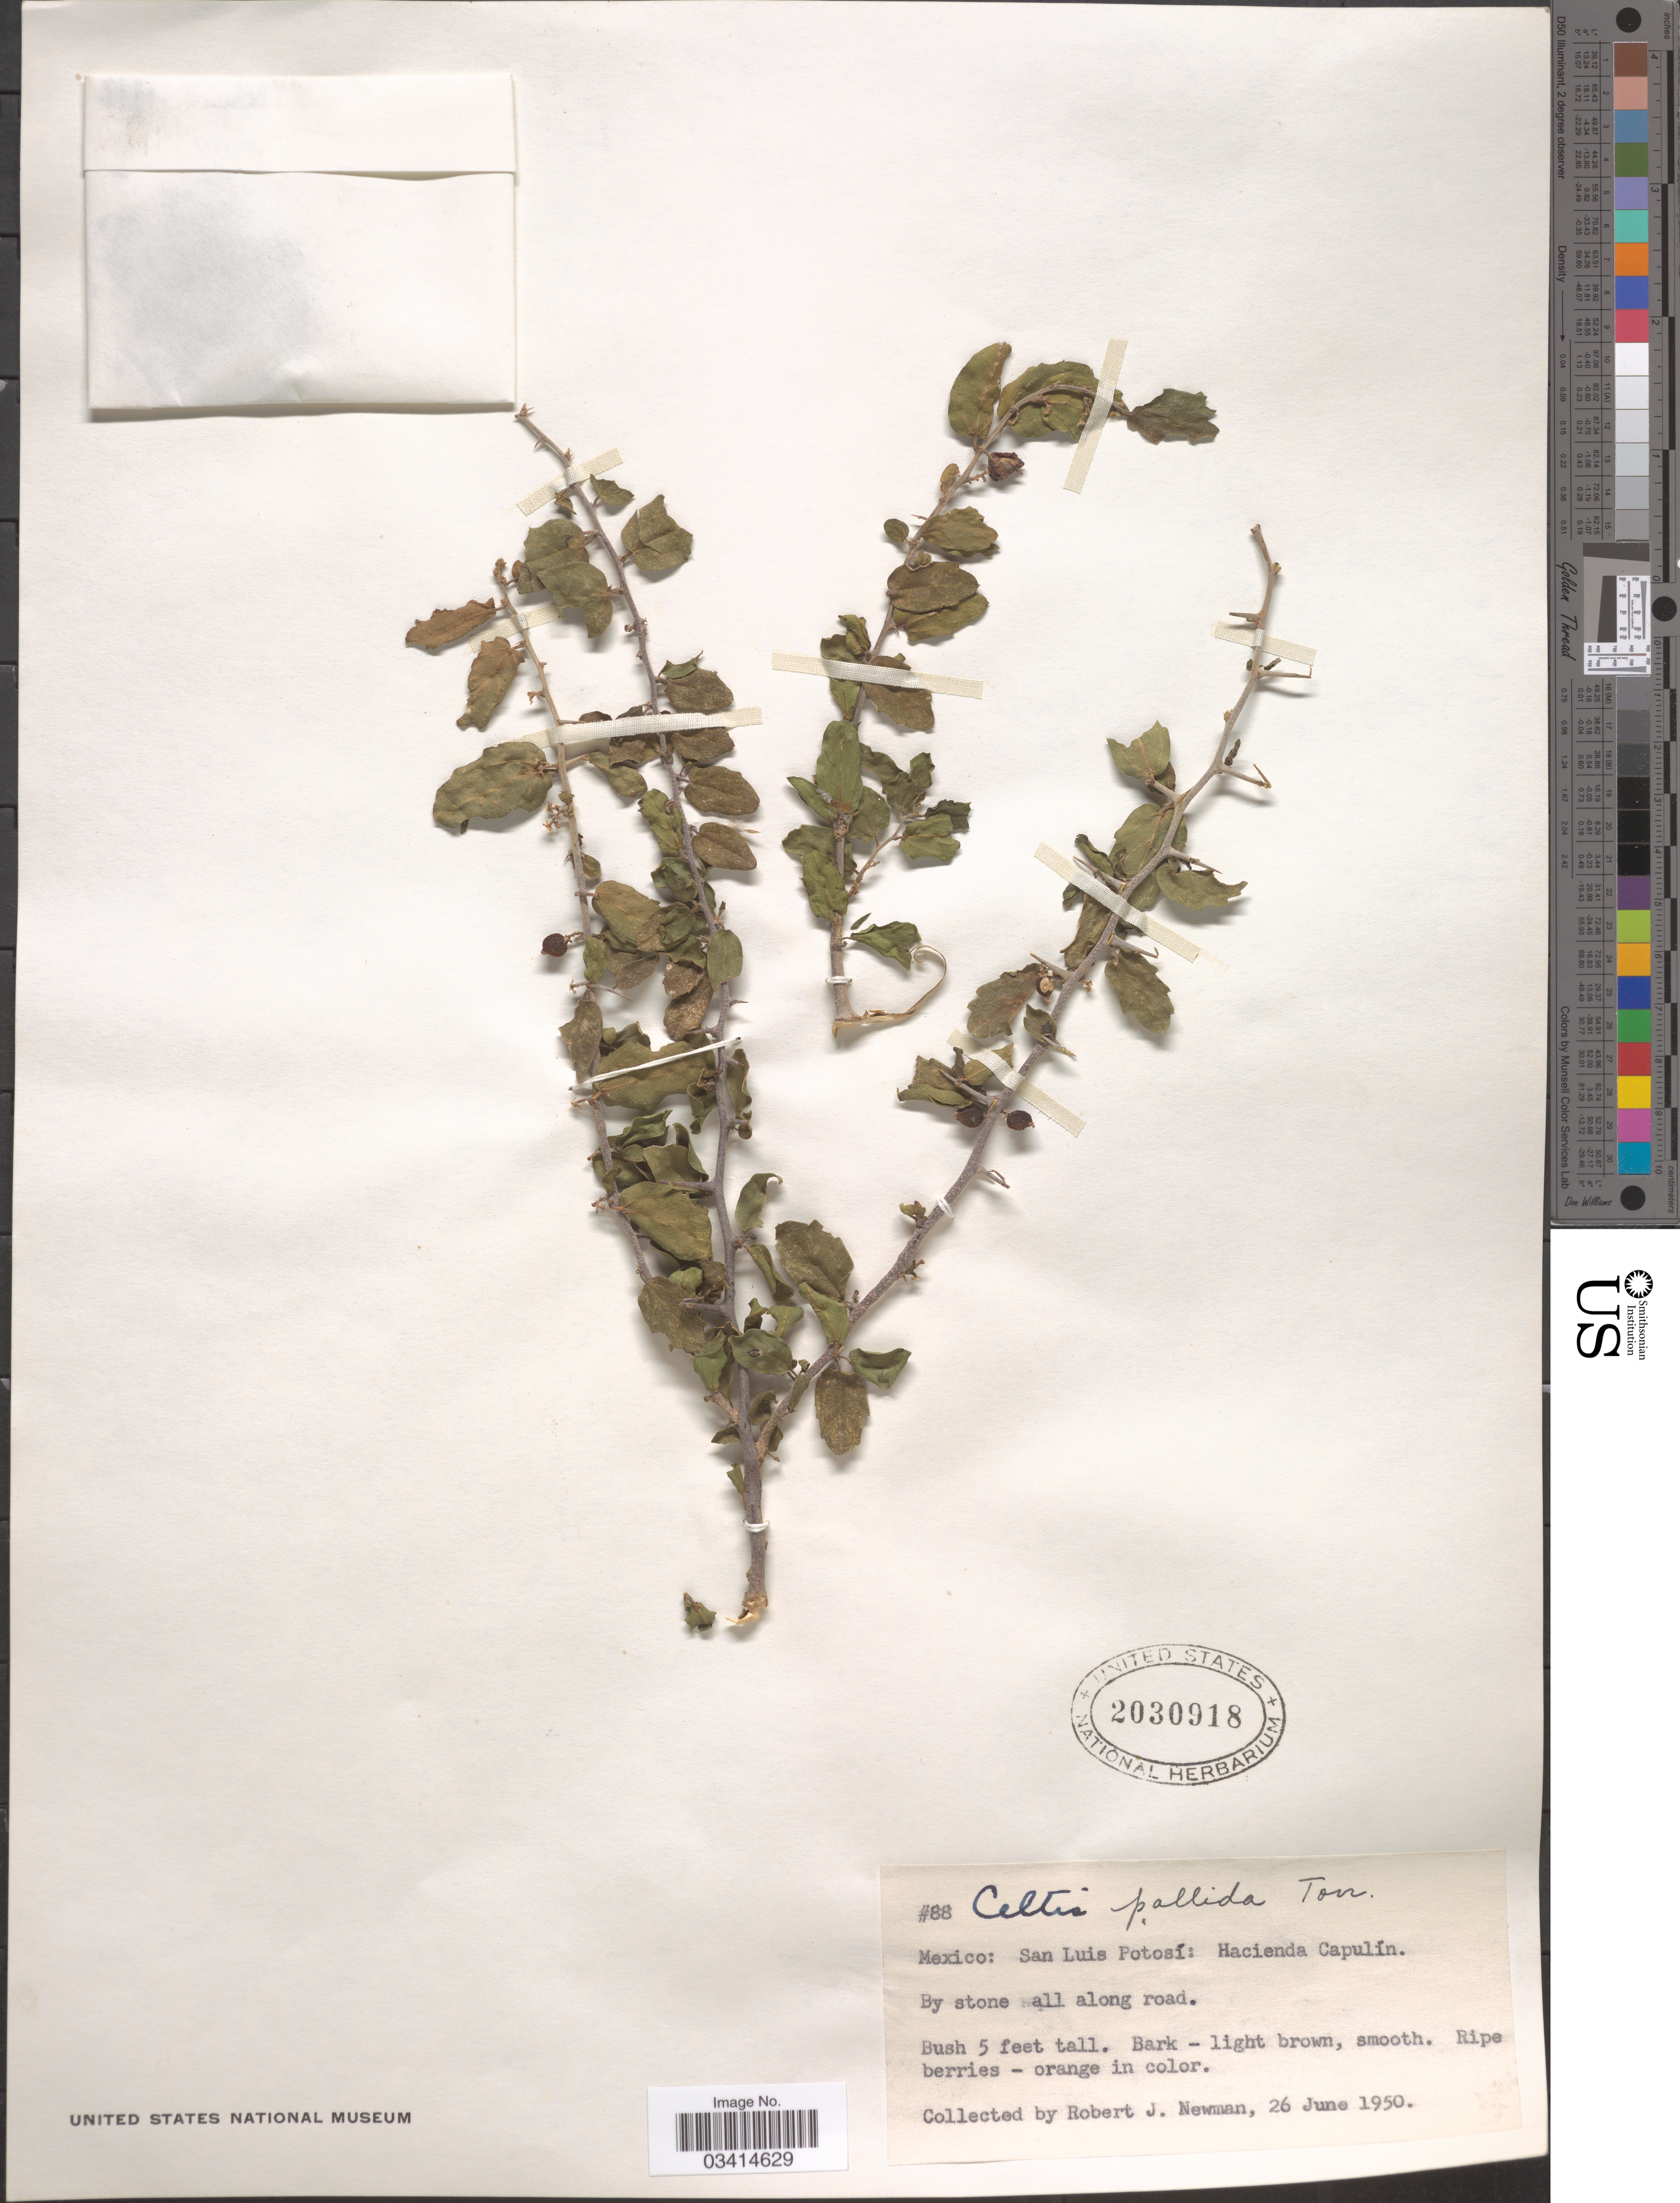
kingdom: Plantae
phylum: Tracheophyta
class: Magnoliopsida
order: Rosales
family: Cannabaceae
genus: Celtis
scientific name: Celtis pallida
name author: Torr. in Emory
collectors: R. J. Newman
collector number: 88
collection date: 1950-06-26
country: Mexico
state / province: San Luis Potosí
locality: Hacienda Capulín.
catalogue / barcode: US 2030918